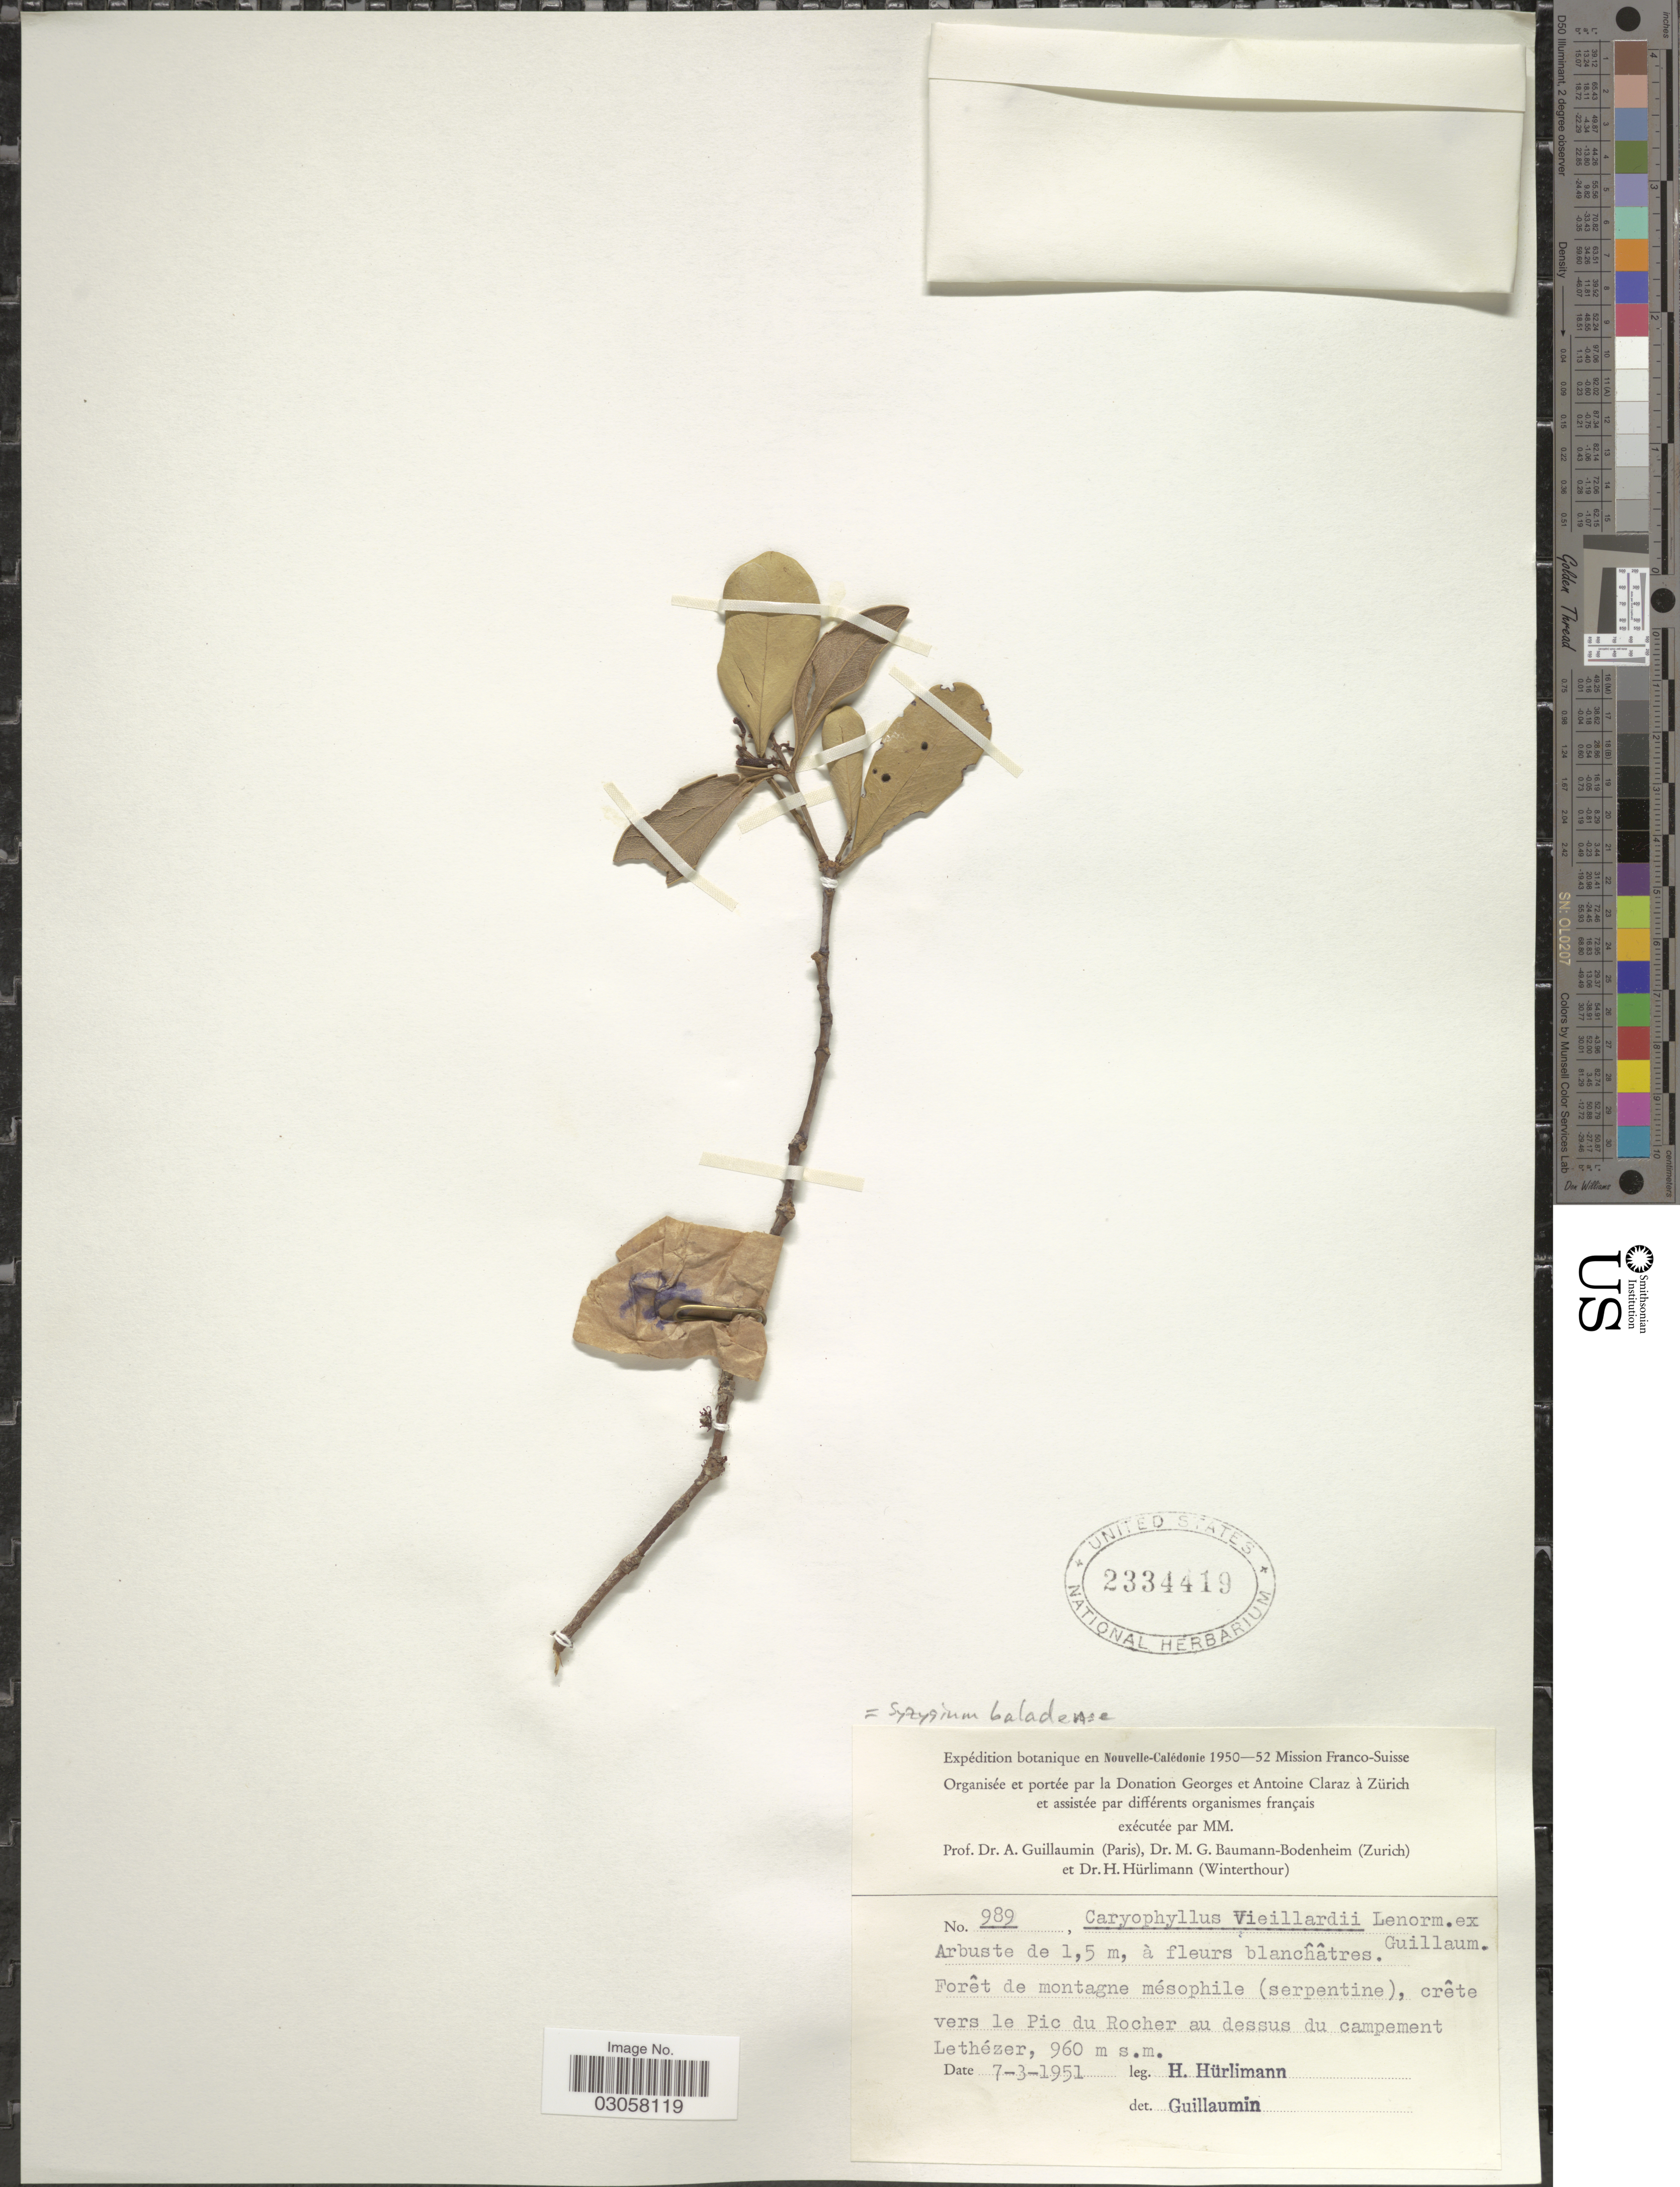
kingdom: Plantae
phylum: Tracheophyta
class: Magnoliopsida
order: Myrtales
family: Myrtaceae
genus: Syzygium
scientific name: Syzygium baladense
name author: (Brongn. & Gris) J.W. Dawson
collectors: H. Hürlimann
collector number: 989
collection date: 1951-03-07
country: New Caledonia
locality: Crête vers le Pic du Rocher au dessus du campement Lethézer.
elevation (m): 960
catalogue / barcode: US 2334419